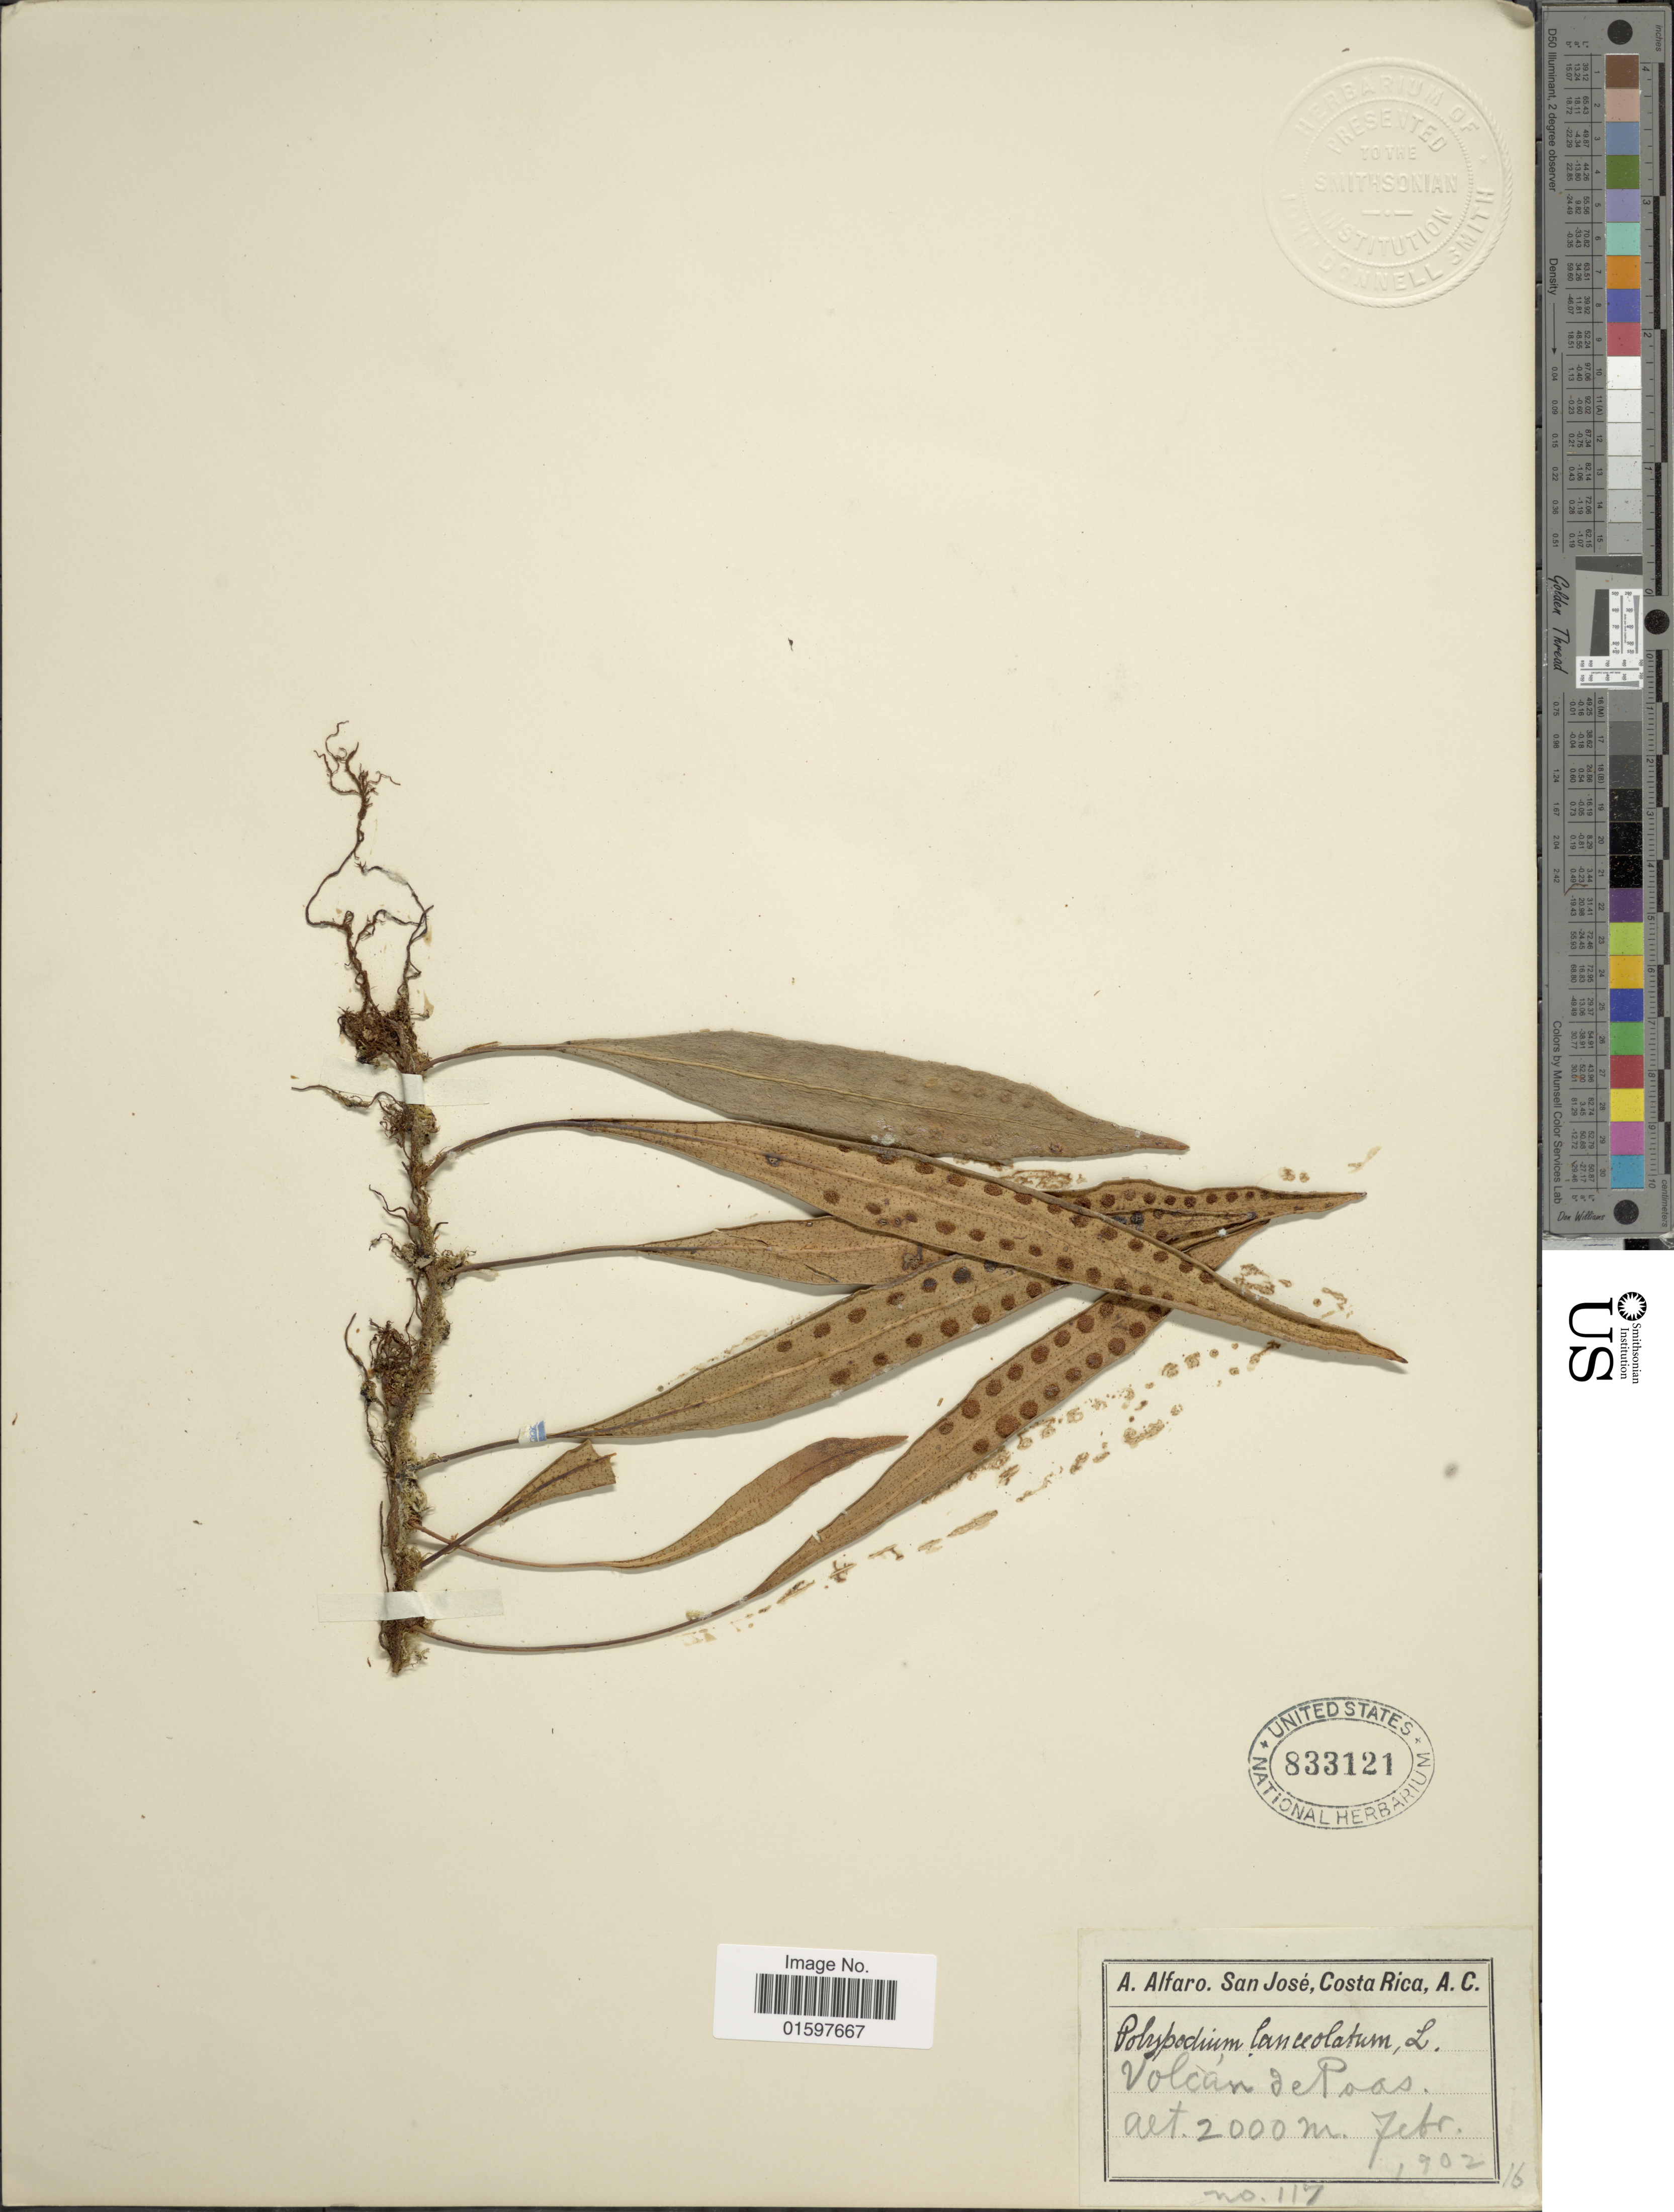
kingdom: Plantae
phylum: Tracheophyta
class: Polypodiopsida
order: Polypodiales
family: Polypodiaceae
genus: Pleopeltis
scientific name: Pleopeltis lanceolata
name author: Kaulf.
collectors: A. Alfaro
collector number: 117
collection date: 1902-02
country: Costa Rica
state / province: San José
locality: Volcan de Poas.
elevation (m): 2000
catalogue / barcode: US 833121